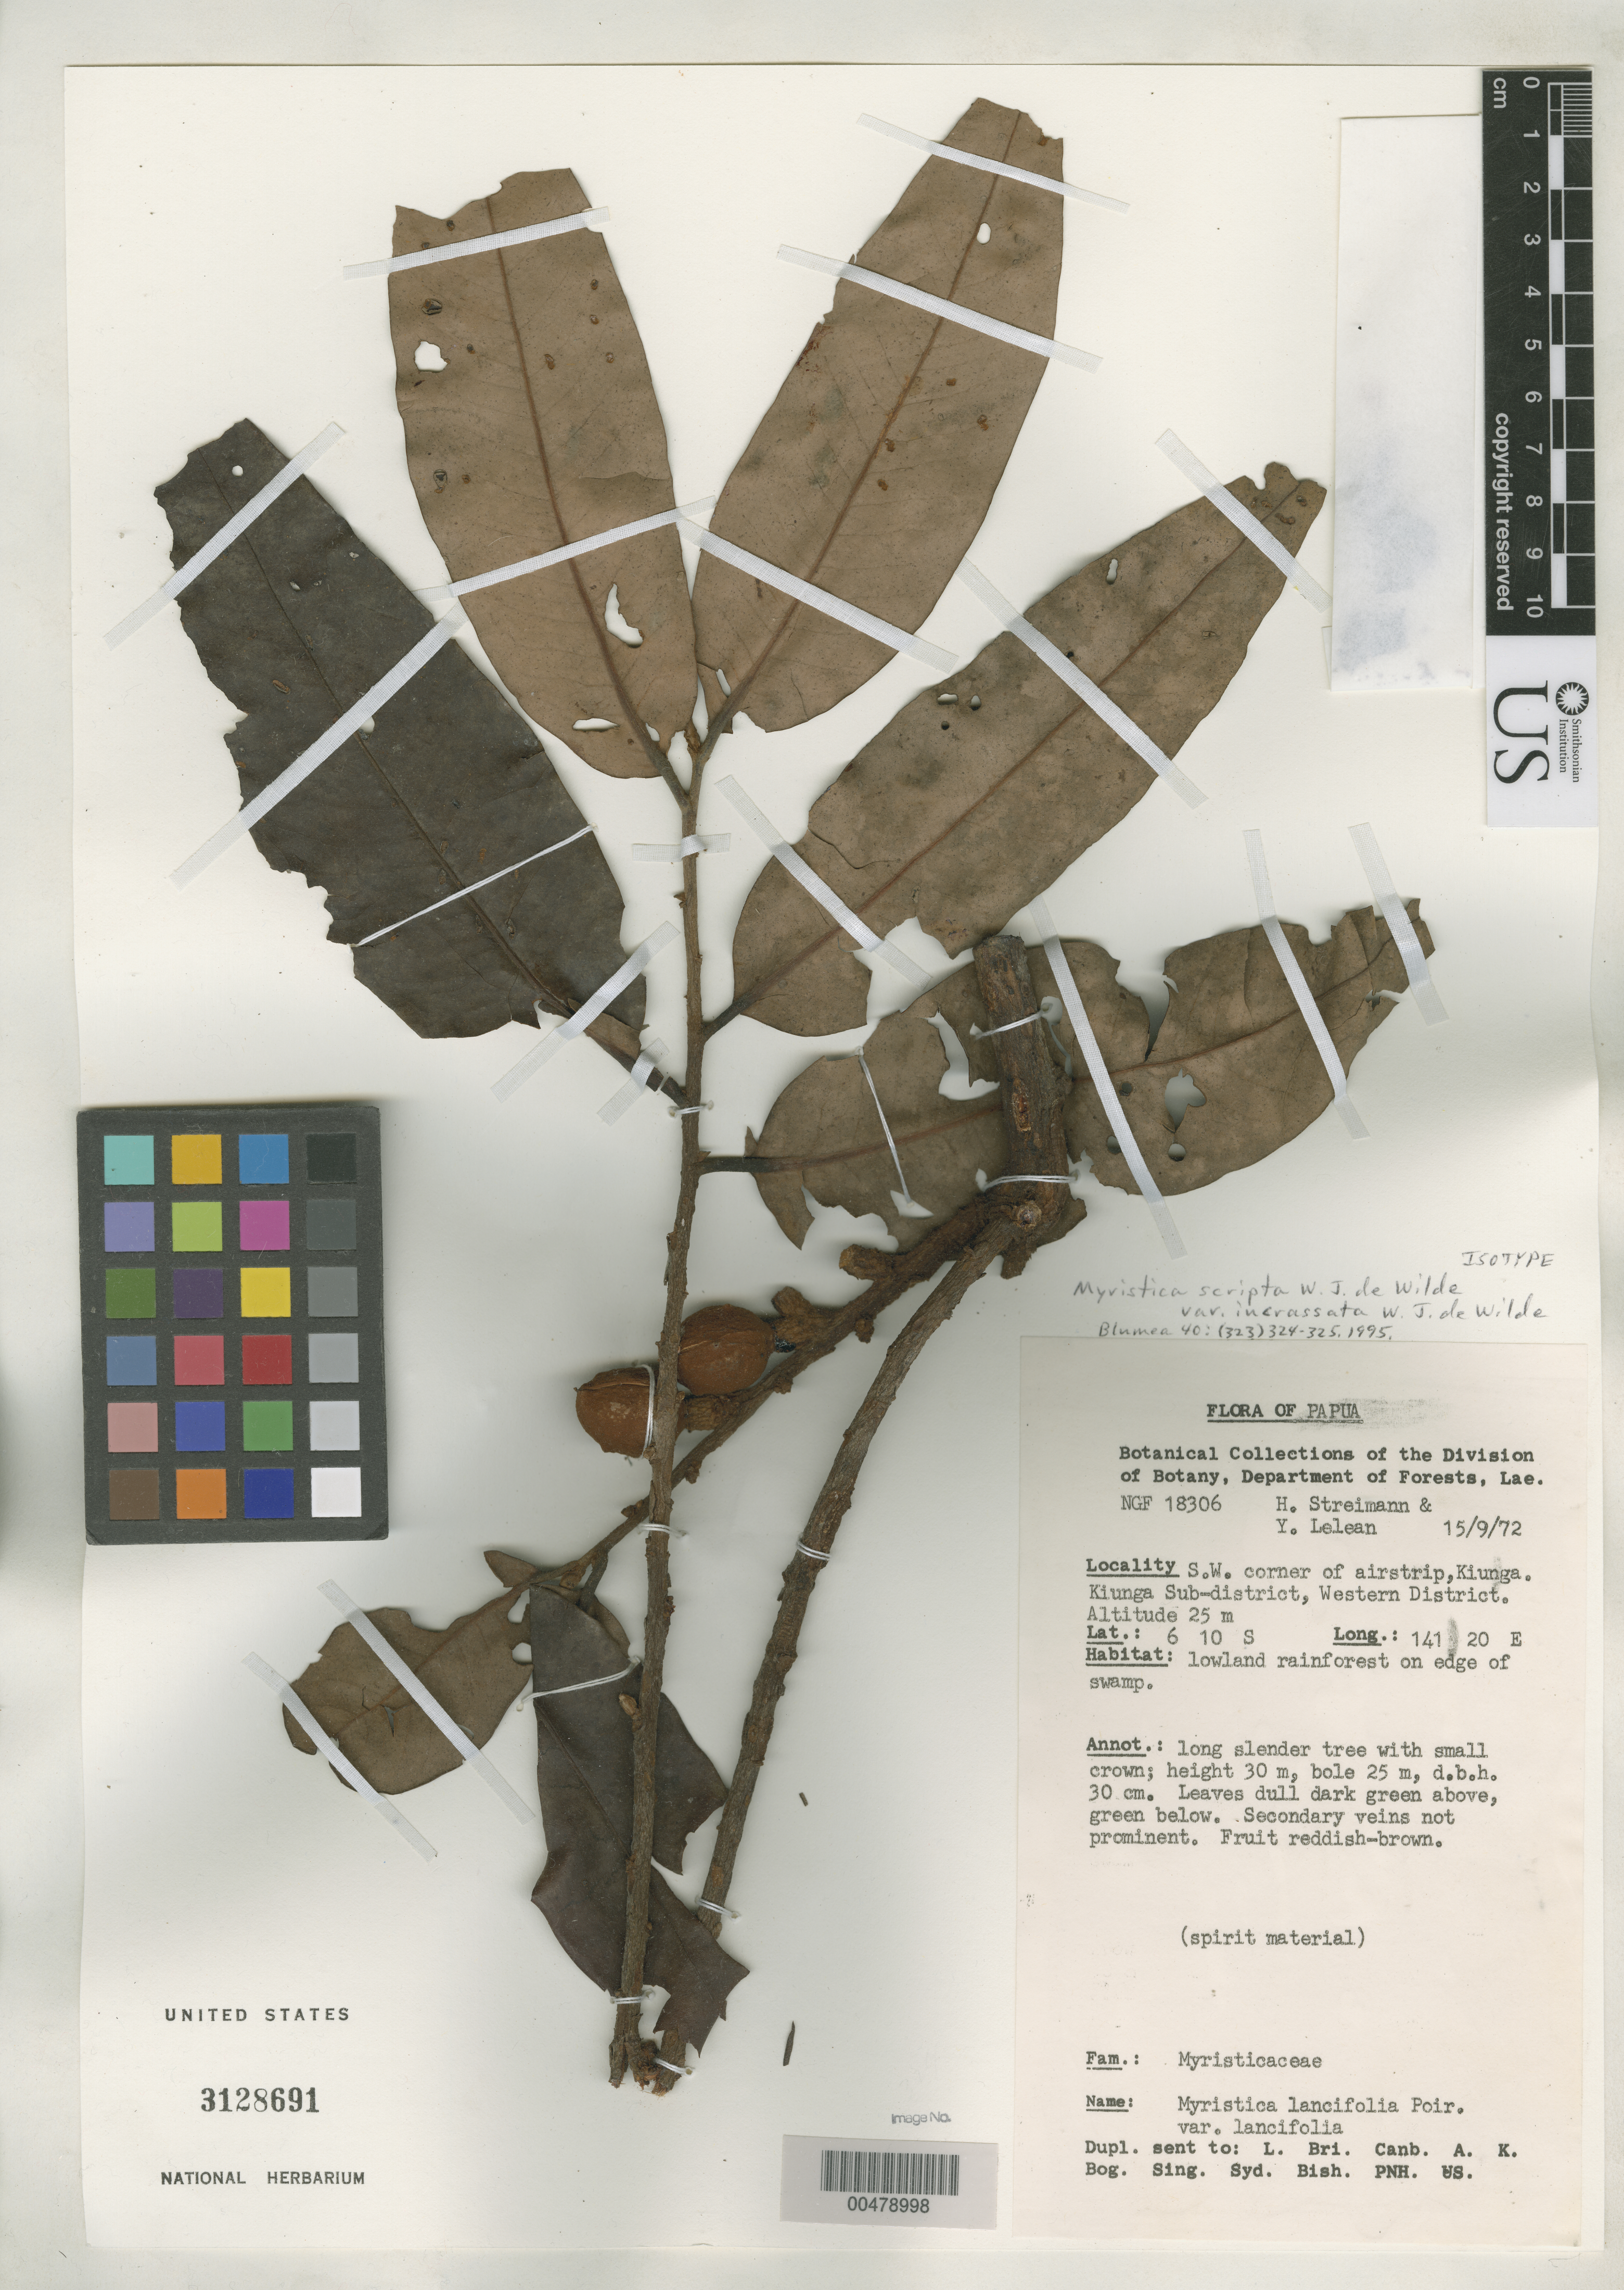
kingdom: Plantae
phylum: Tracheophyta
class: Magnoliopsida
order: Magnoliales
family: Myristicaceae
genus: Myristica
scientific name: Myristica scripta var. incrassata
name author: W.J. de Wilde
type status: Isotype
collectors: H. Streimann & Y. Lelean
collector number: NGF 18306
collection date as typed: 15 Sep 1972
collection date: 1972-09-15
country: Papua New Guinea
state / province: Western Highlands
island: New Guinea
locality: SW corner of airstrip, Kiunga, Kiunga subdistrict.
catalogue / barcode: US 3128691